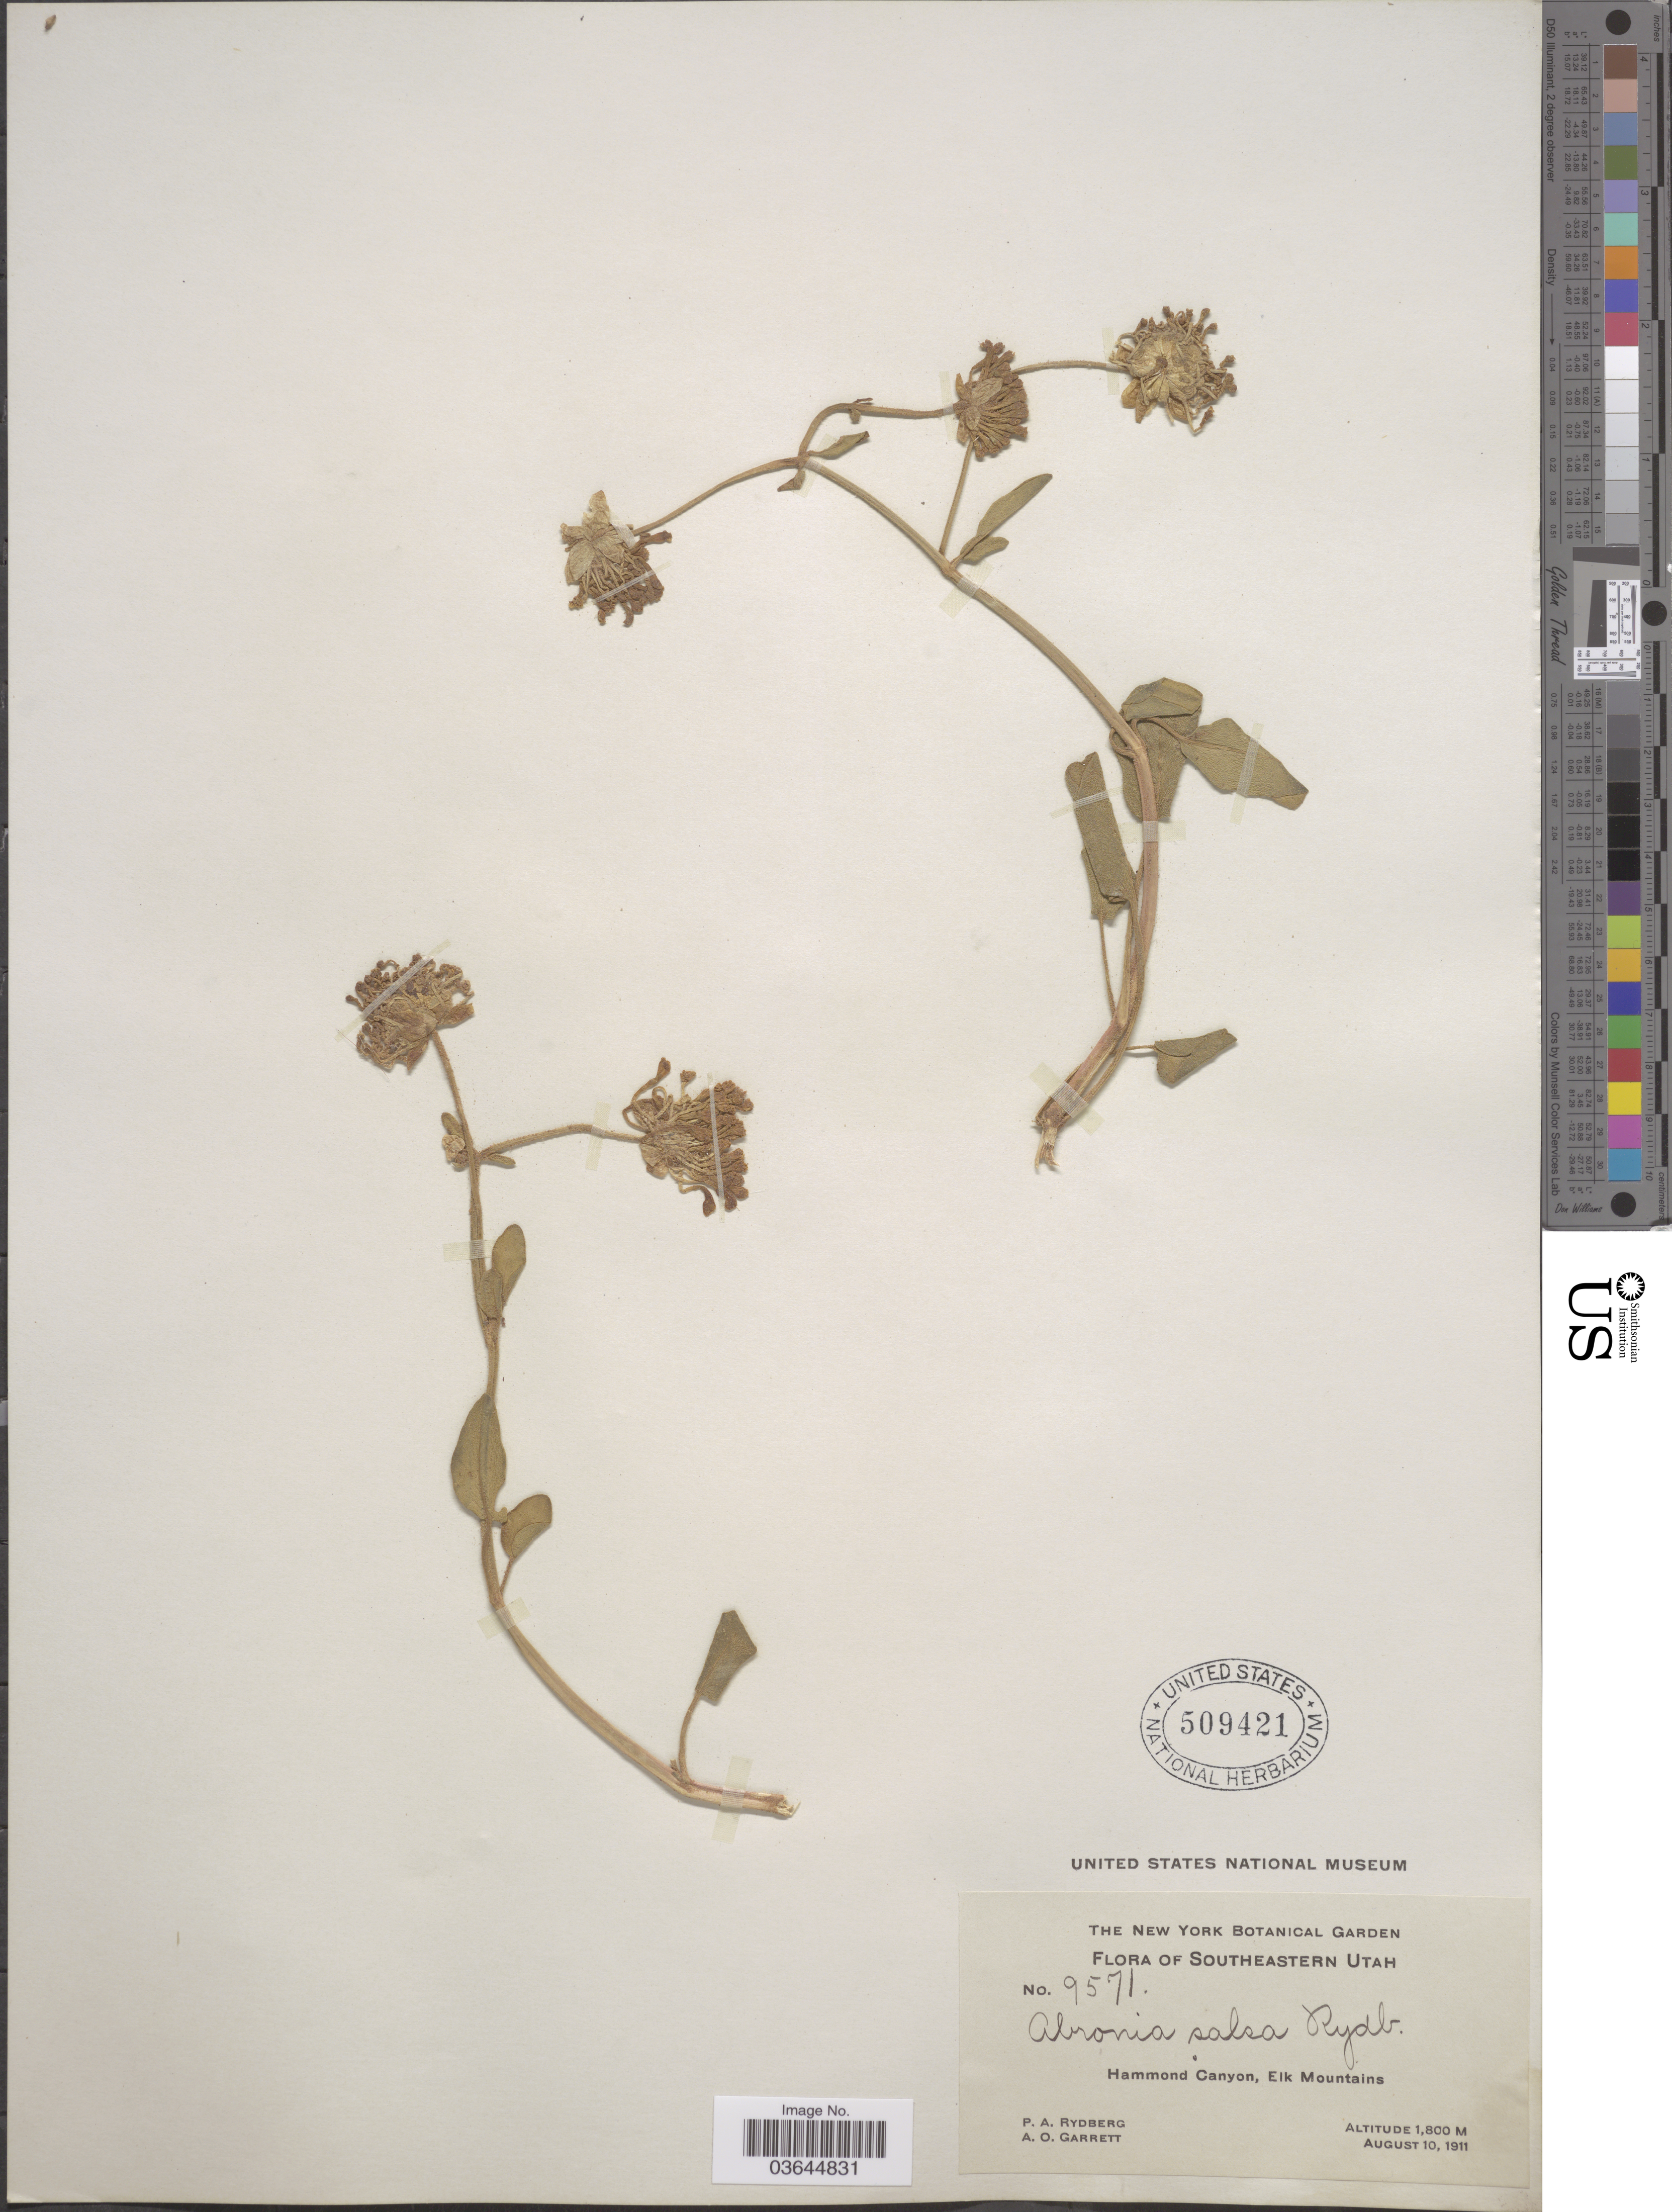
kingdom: Plantae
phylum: Tracheophyta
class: Magnoliopsida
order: Caryophyllales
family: Nyctaginaceae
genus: Abronia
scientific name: Abronia salsa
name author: Rydb.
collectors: P. A. Rydberg & A. O. Garrett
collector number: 9571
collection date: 1911-08-10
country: United States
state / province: Utah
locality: Southeastern Utah. Hammond Canyon, Elk Mountains.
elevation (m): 1800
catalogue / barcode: US 509421